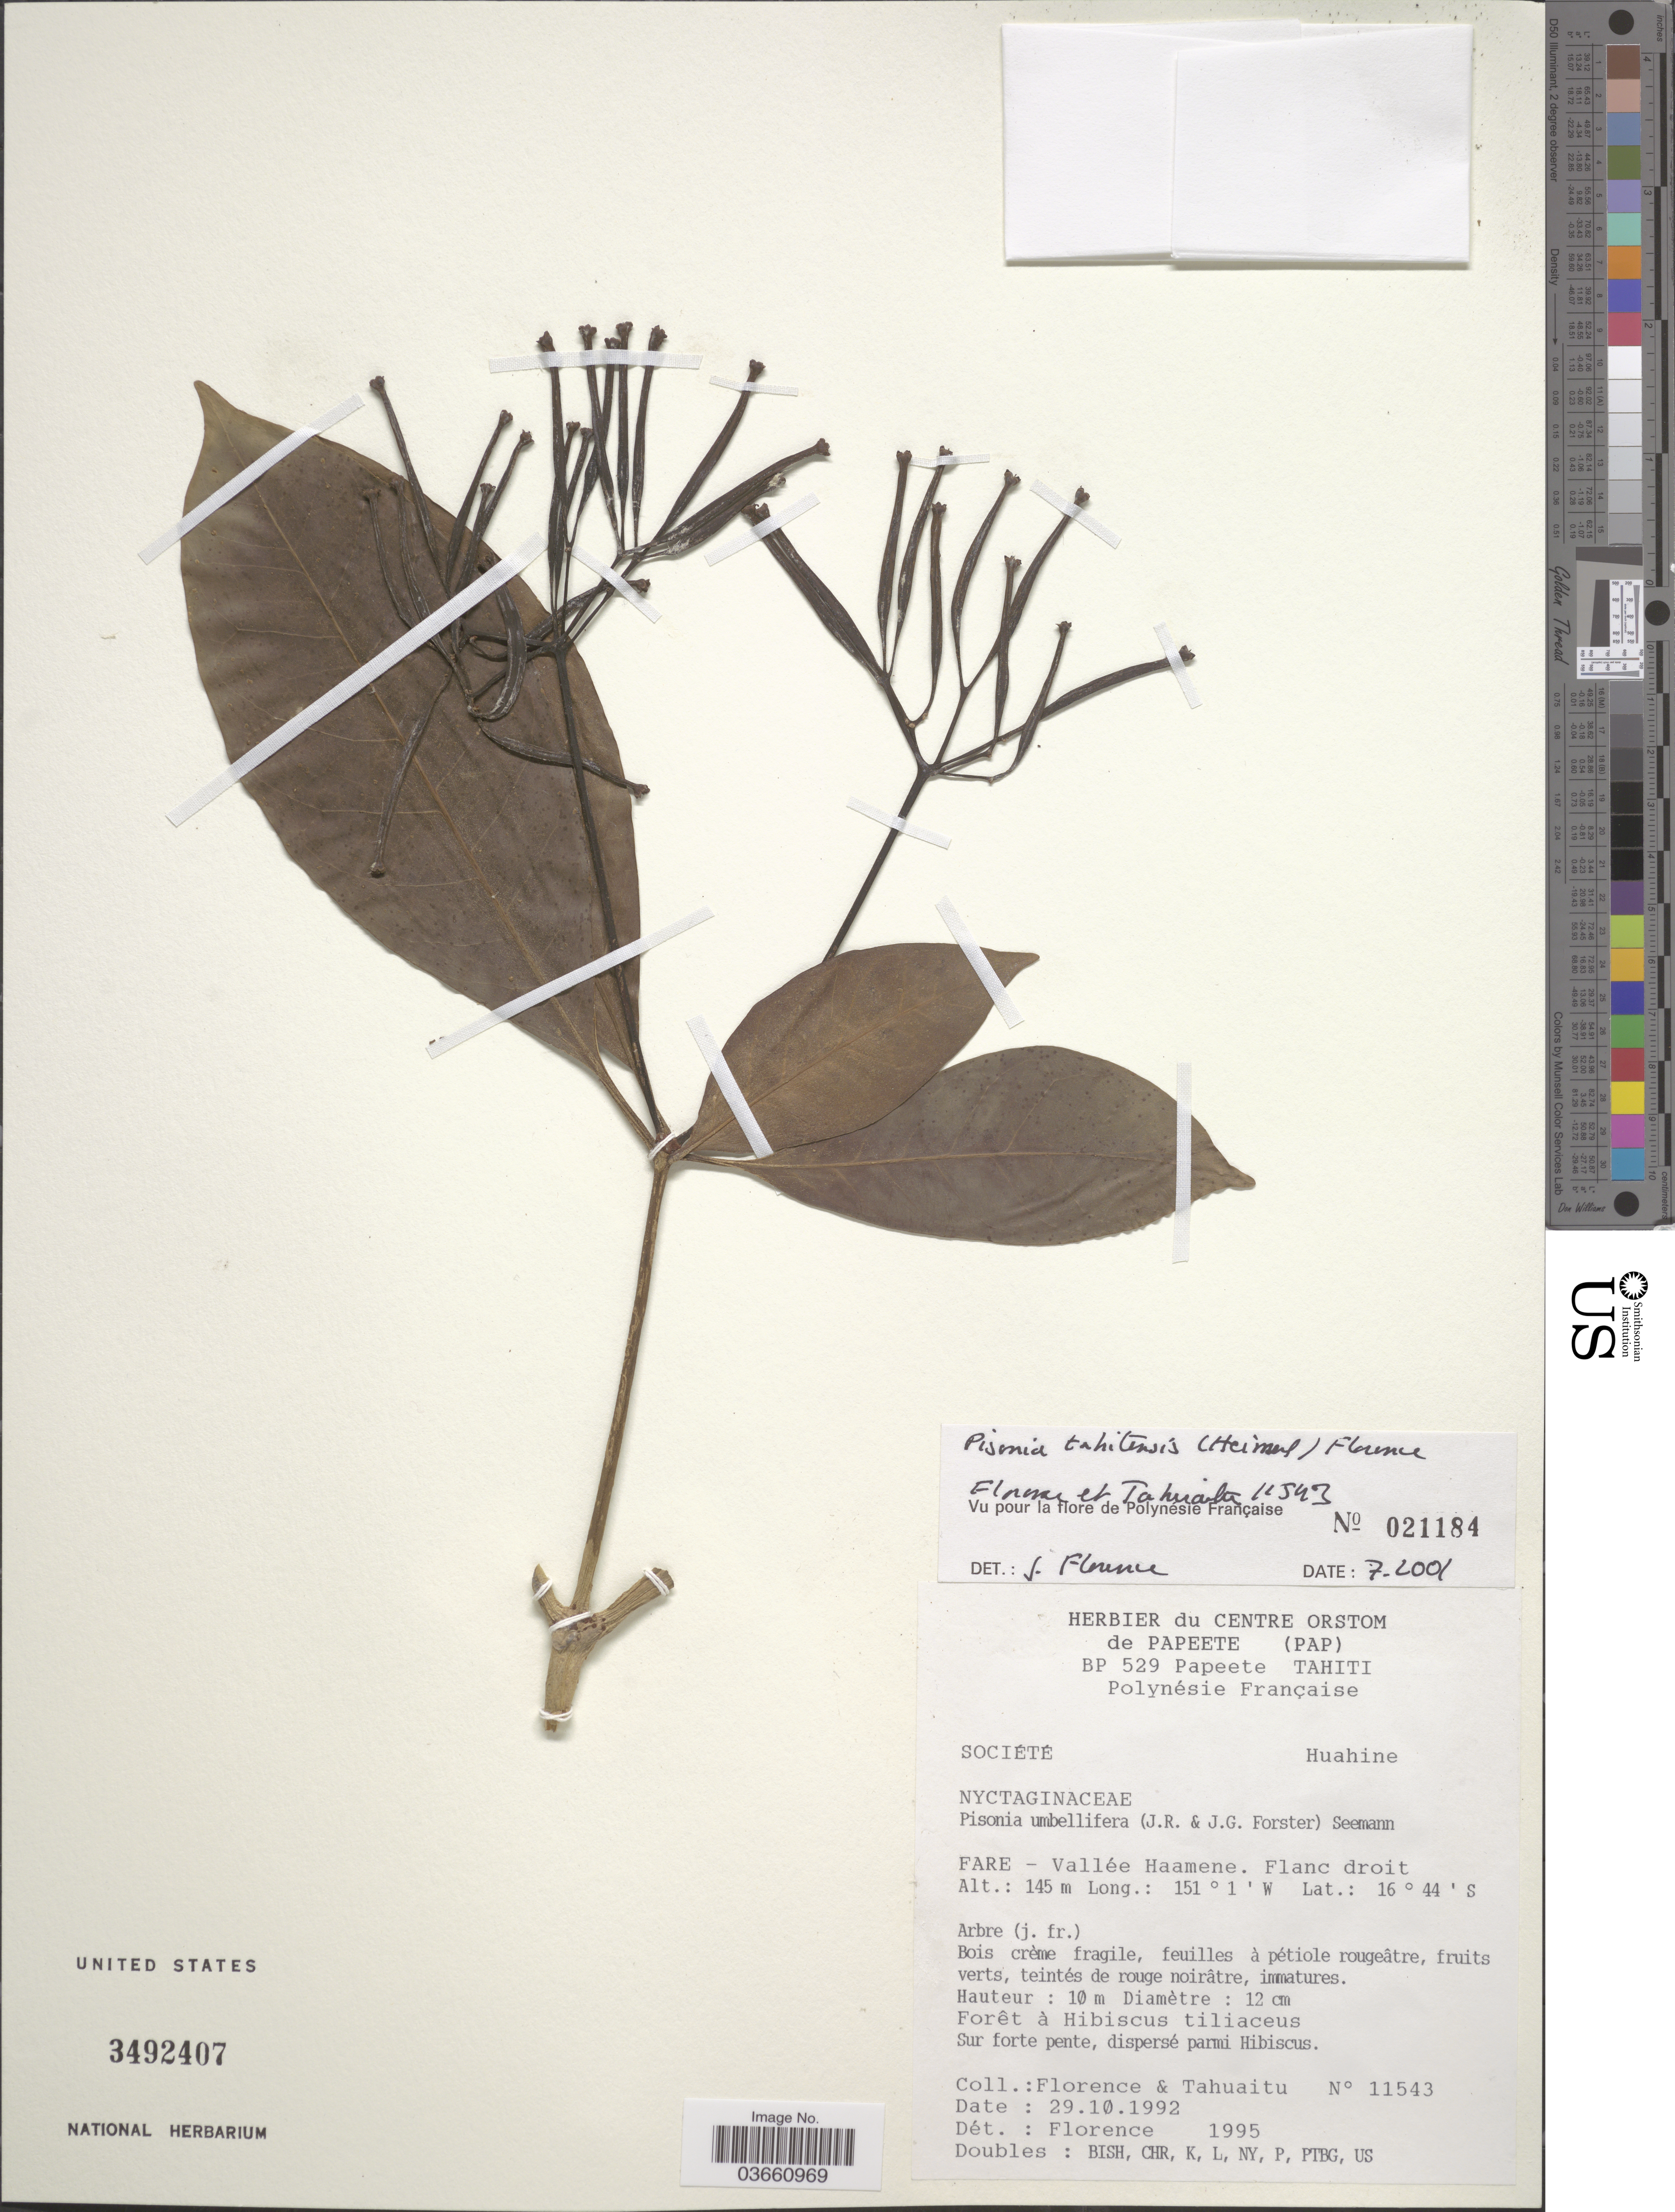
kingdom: Plantae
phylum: Tracheophyta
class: Magnoliopsida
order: Caryophyllales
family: Nyctaginaceae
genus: Ceodes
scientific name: Ceodes taitensis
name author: (Heimerl) Rossetto & Caraballo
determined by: Wagner, W. L., (BOT), Smithsonian Institution - National Museum of Natural History (UNITED STATES)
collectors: -. Florence & -. Tahuaitu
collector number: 11543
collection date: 1992-10-29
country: French Polynesia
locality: Société Huahine. Fare - Vallée Haamene.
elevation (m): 145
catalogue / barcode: US 3492407